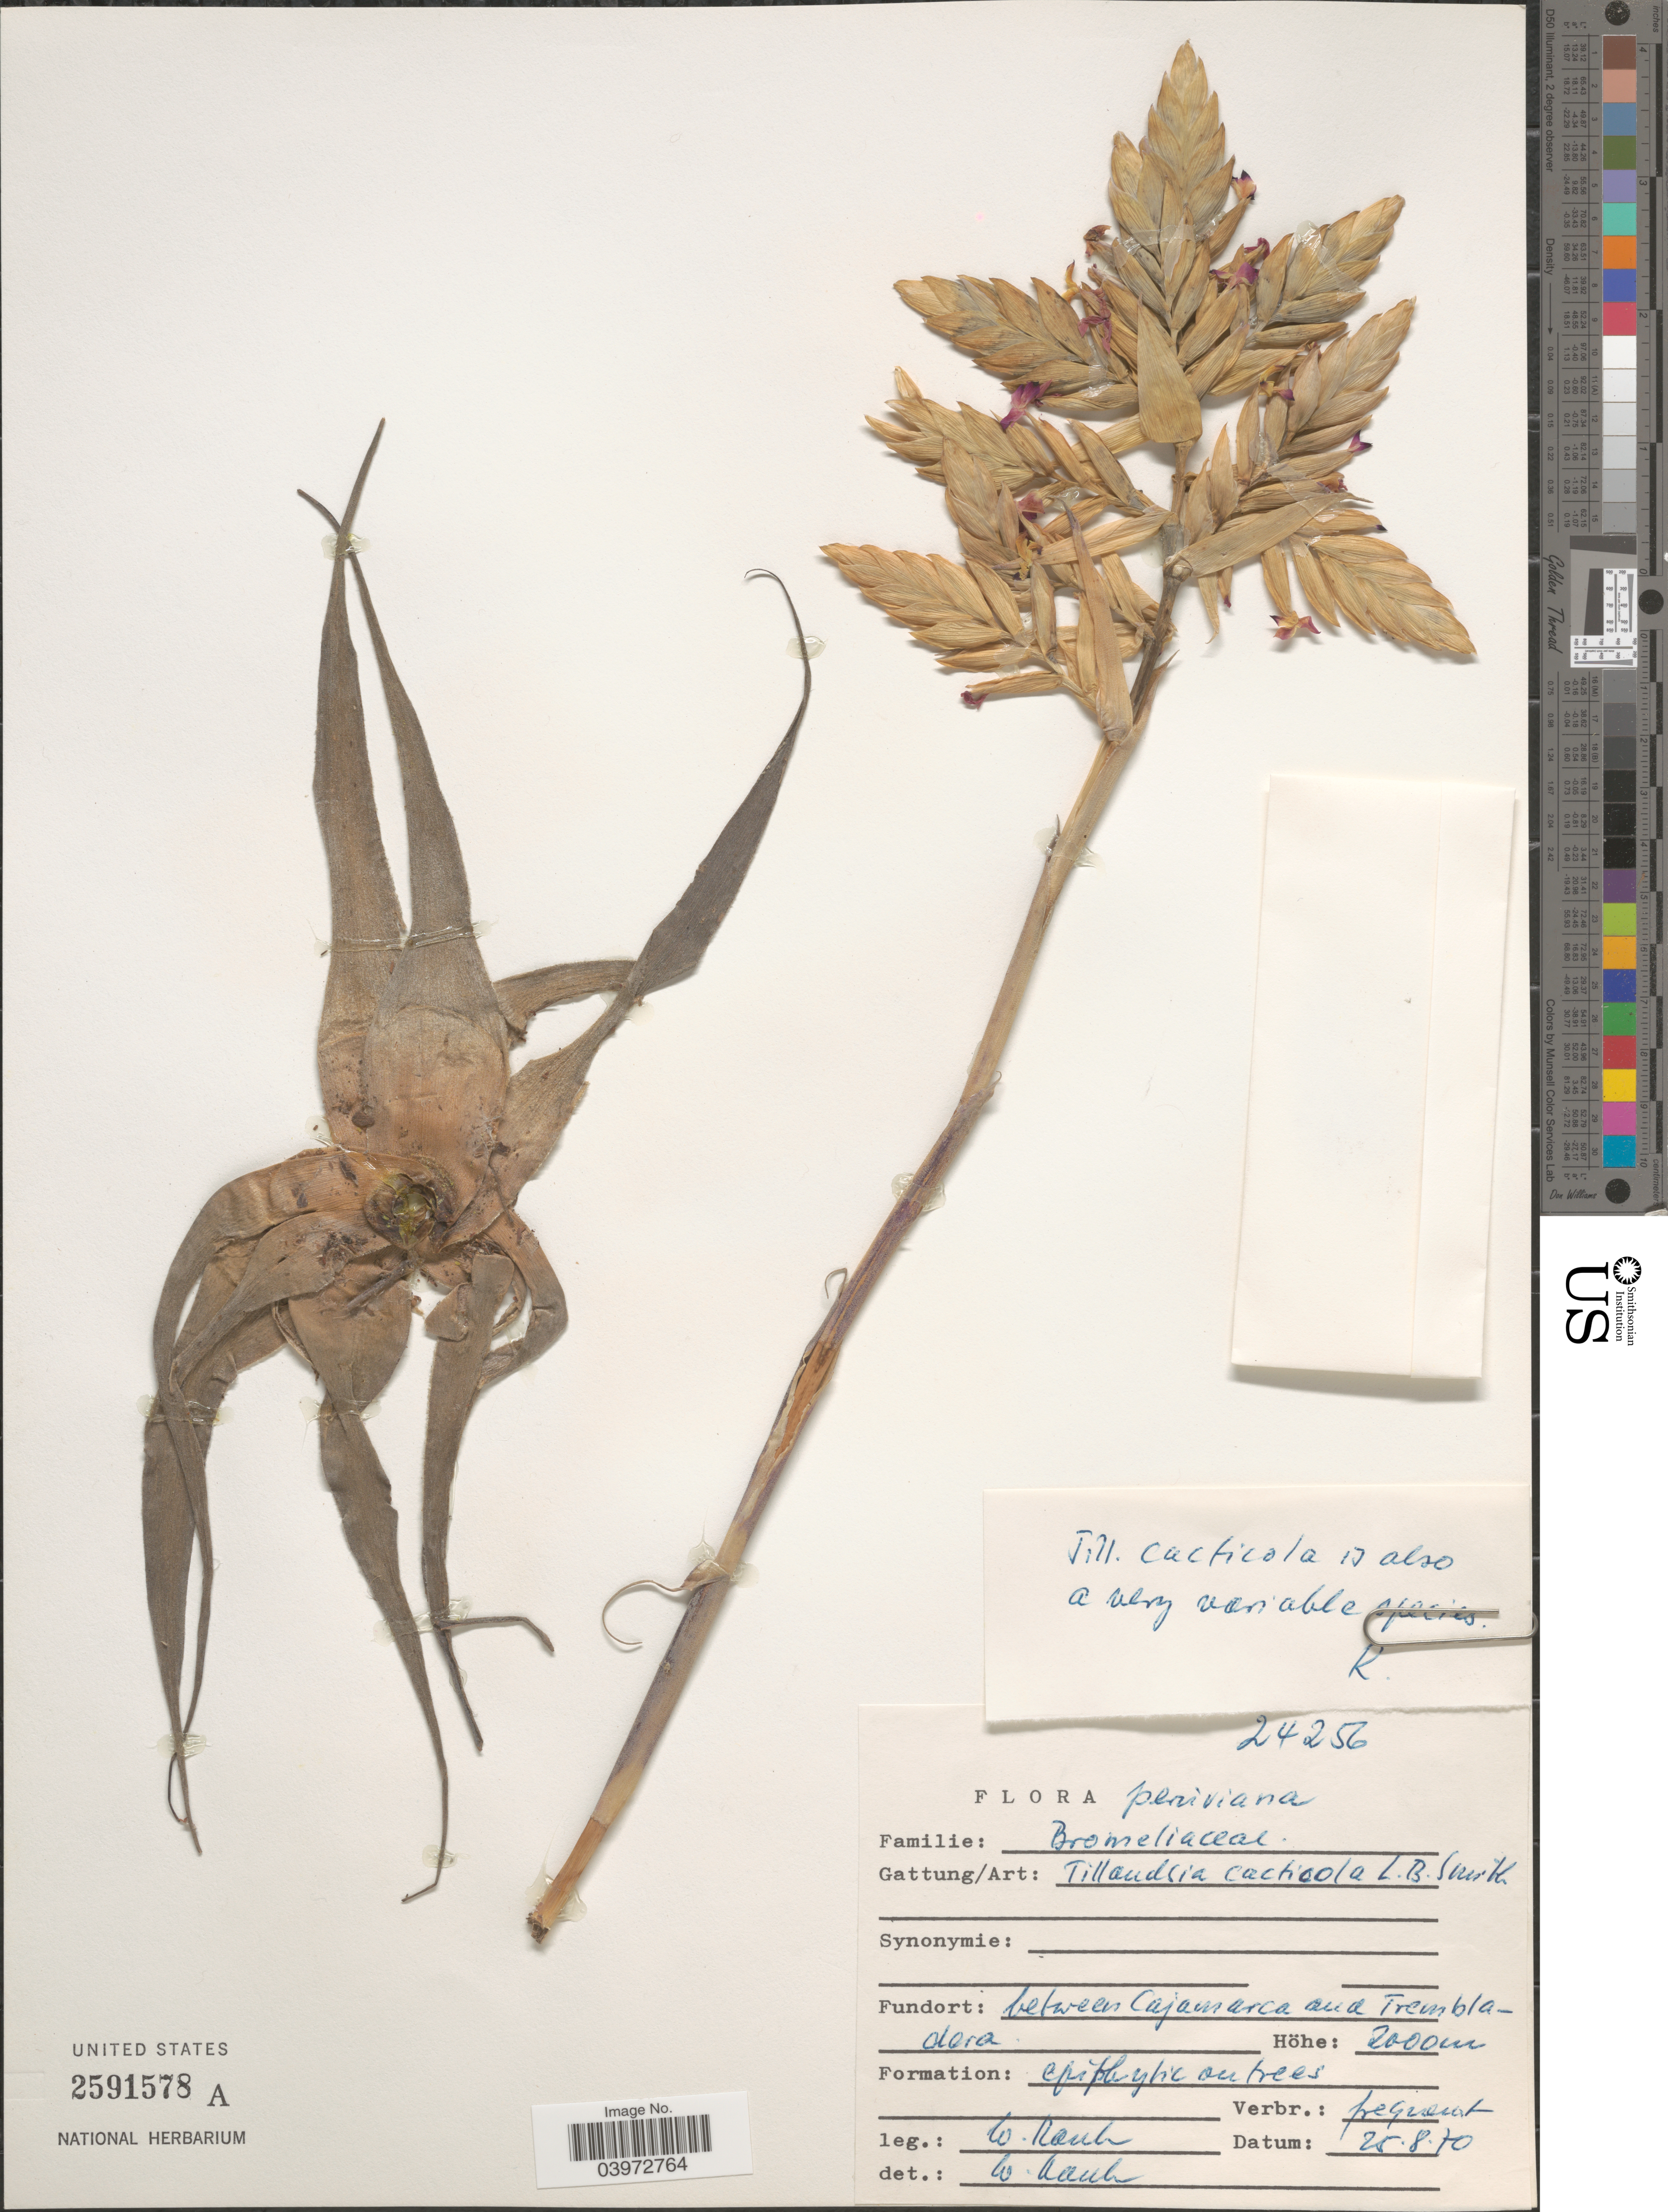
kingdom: Plantae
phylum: Tracheophyta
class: Liliopsida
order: Poales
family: Bromeliaceae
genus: Tillandsia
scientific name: Tillandsia cacticola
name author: L.B. Sm.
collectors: W. Rauh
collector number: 24256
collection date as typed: Transcribed d/m/y: 25/8/70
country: Peru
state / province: Cajamarca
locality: Between Cajamarca and Tembladera.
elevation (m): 2000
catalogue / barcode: US 2591578A